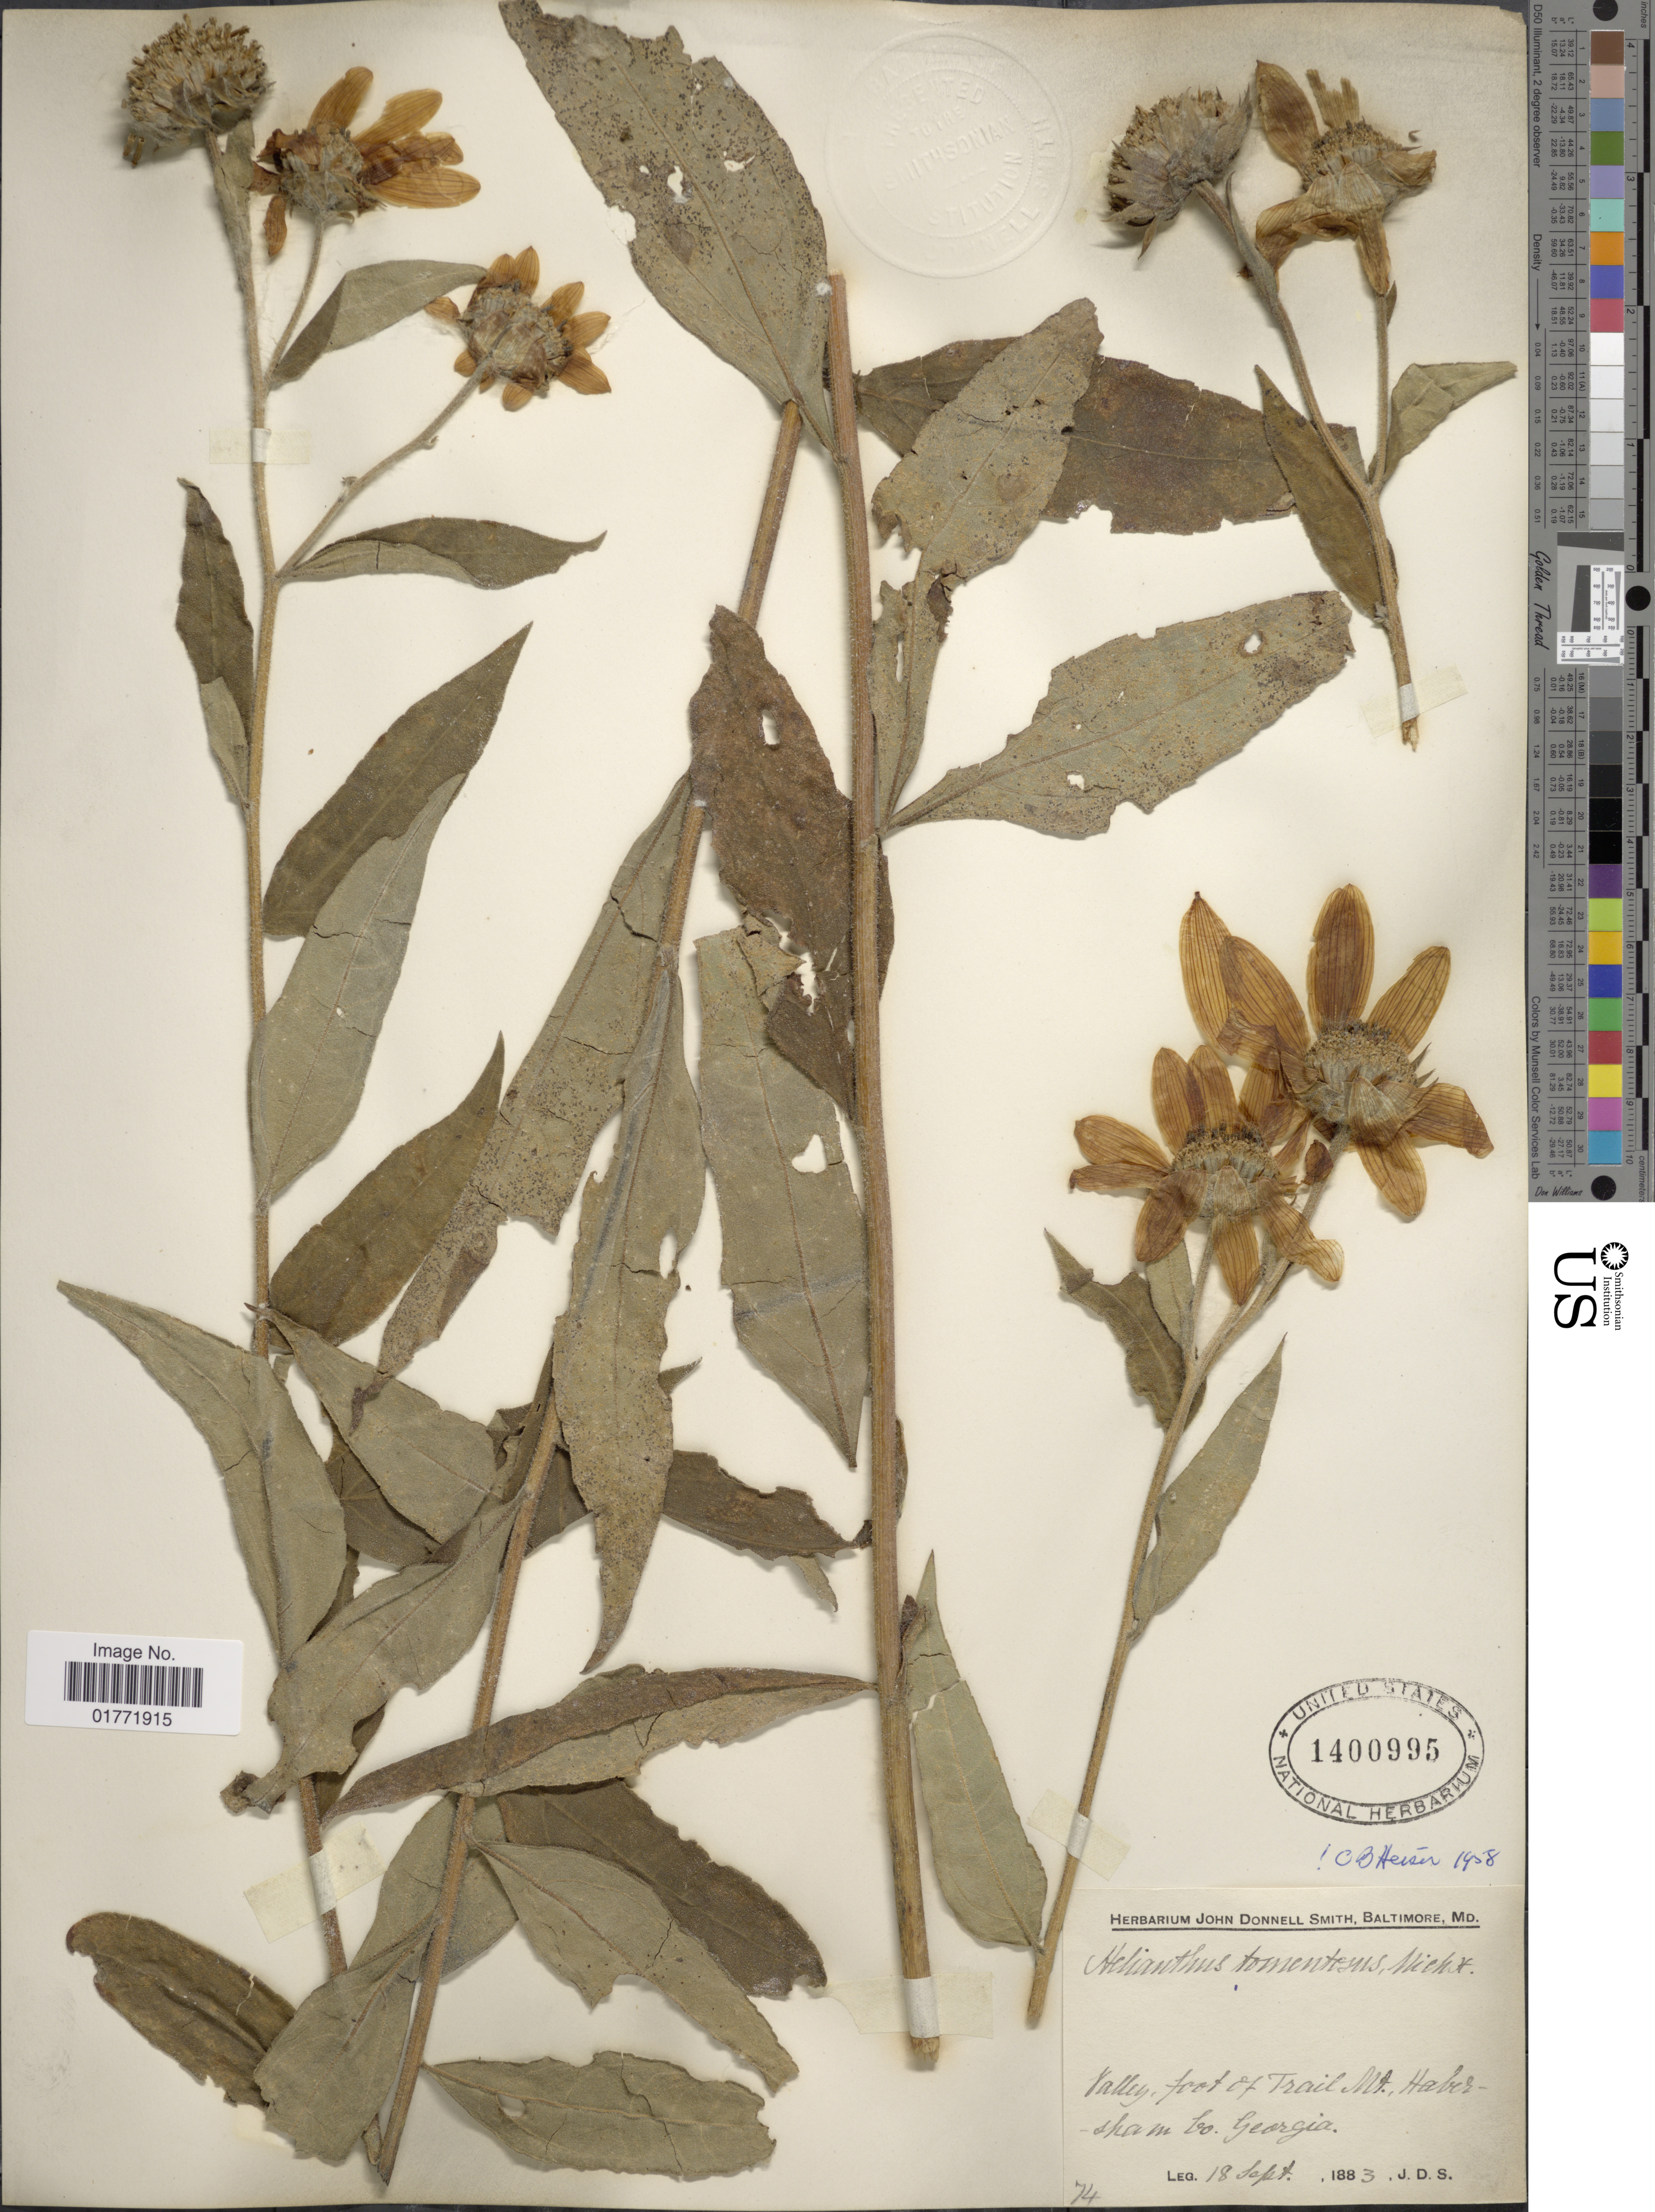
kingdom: Plantae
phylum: Tracheophyta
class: Magnoliopsida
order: Asterales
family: Asteraceae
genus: Helianthus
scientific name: Helianthus tomentosus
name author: Michx.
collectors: J. Donnell Smith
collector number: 74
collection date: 1883-09-18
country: United States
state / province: Georgia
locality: Valley, foot of Trail Mt. Haber-sham Co. Georgia.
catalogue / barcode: US 1400995